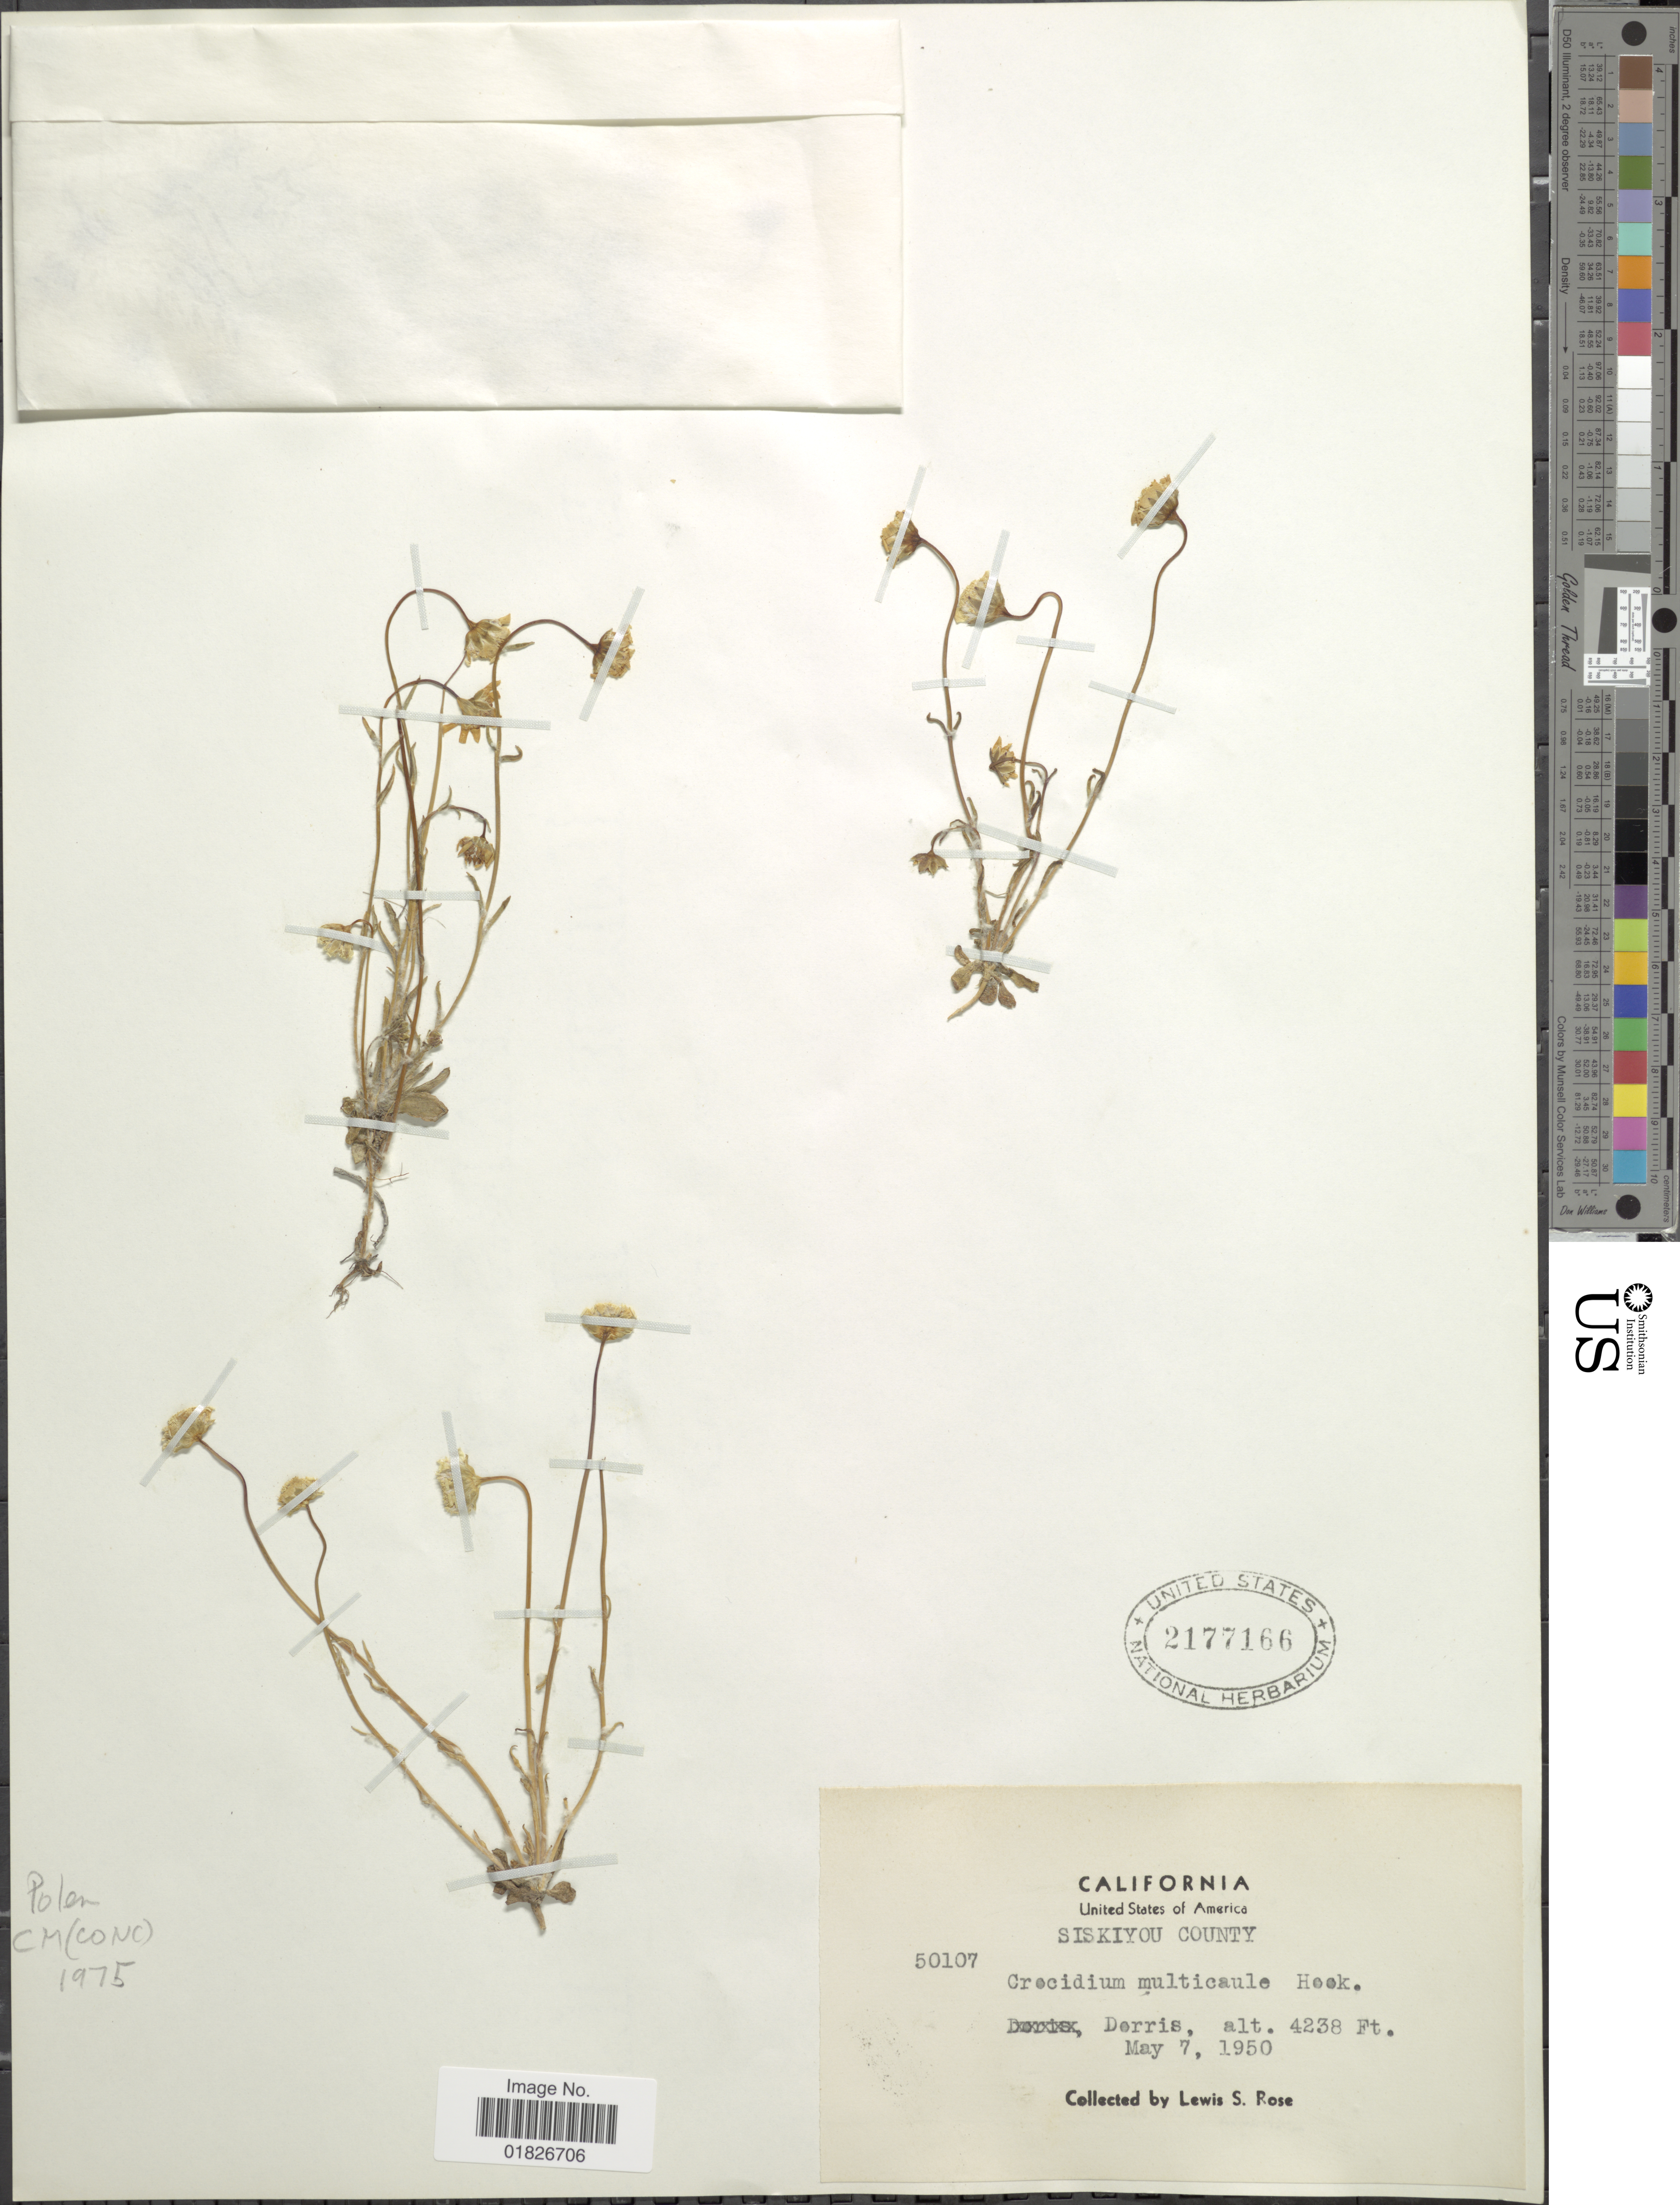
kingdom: Plantae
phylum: Tracheophyta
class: Magnoliopsida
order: Asterales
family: Asteraceae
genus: Crocidium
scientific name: Crocidium multicaule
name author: Hook.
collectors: L. S. Rose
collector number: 50107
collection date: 1950-05-07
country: United States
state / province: California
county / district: Siskiyou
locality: United States of America, Siskiyou County, Dorris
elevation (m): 1292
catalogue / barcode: US 2177166